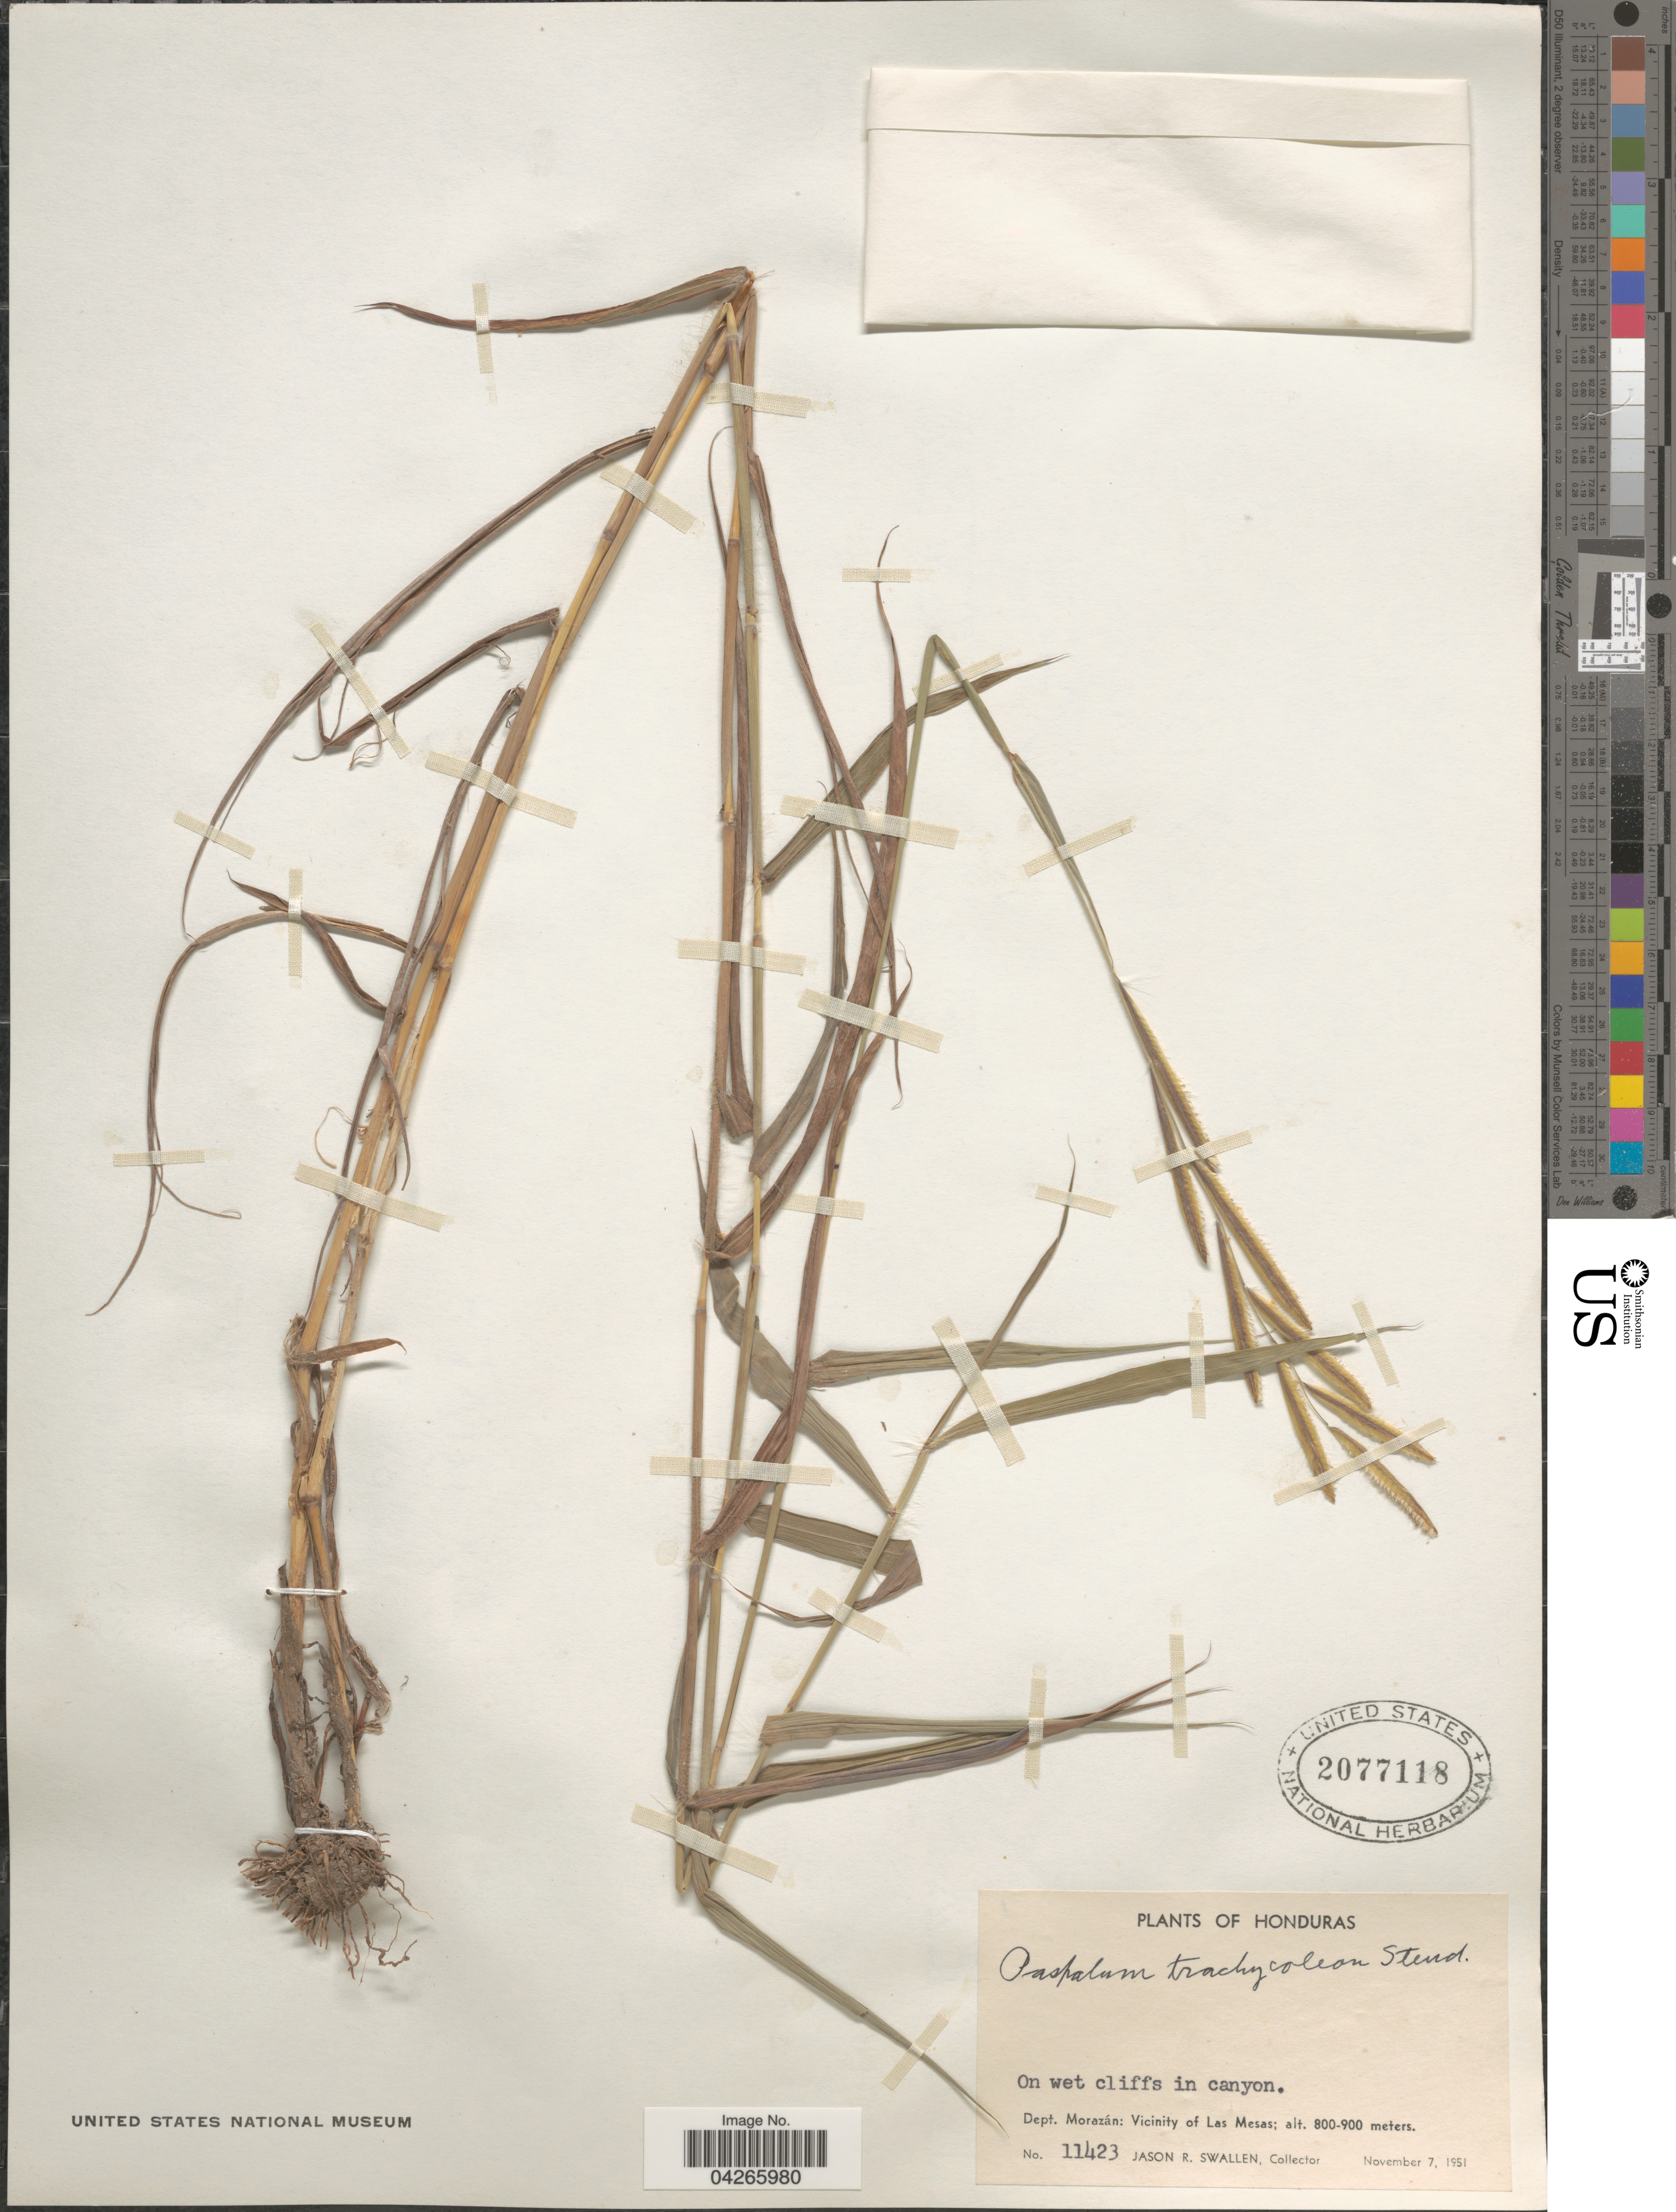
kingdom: Plantae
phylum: Tracheophyta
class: Liliopsida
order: Poales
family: Poaceae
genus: Paspalum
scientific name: Paspalum trachycoleon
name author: Steud.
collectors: J. R. Swallen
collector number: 11423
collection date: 1951-11-07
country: Honduras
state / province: Fco. Morazán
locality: Dept. Morázan: Vicinity of Las Mesas.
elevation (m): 800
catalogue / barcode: US 2077118